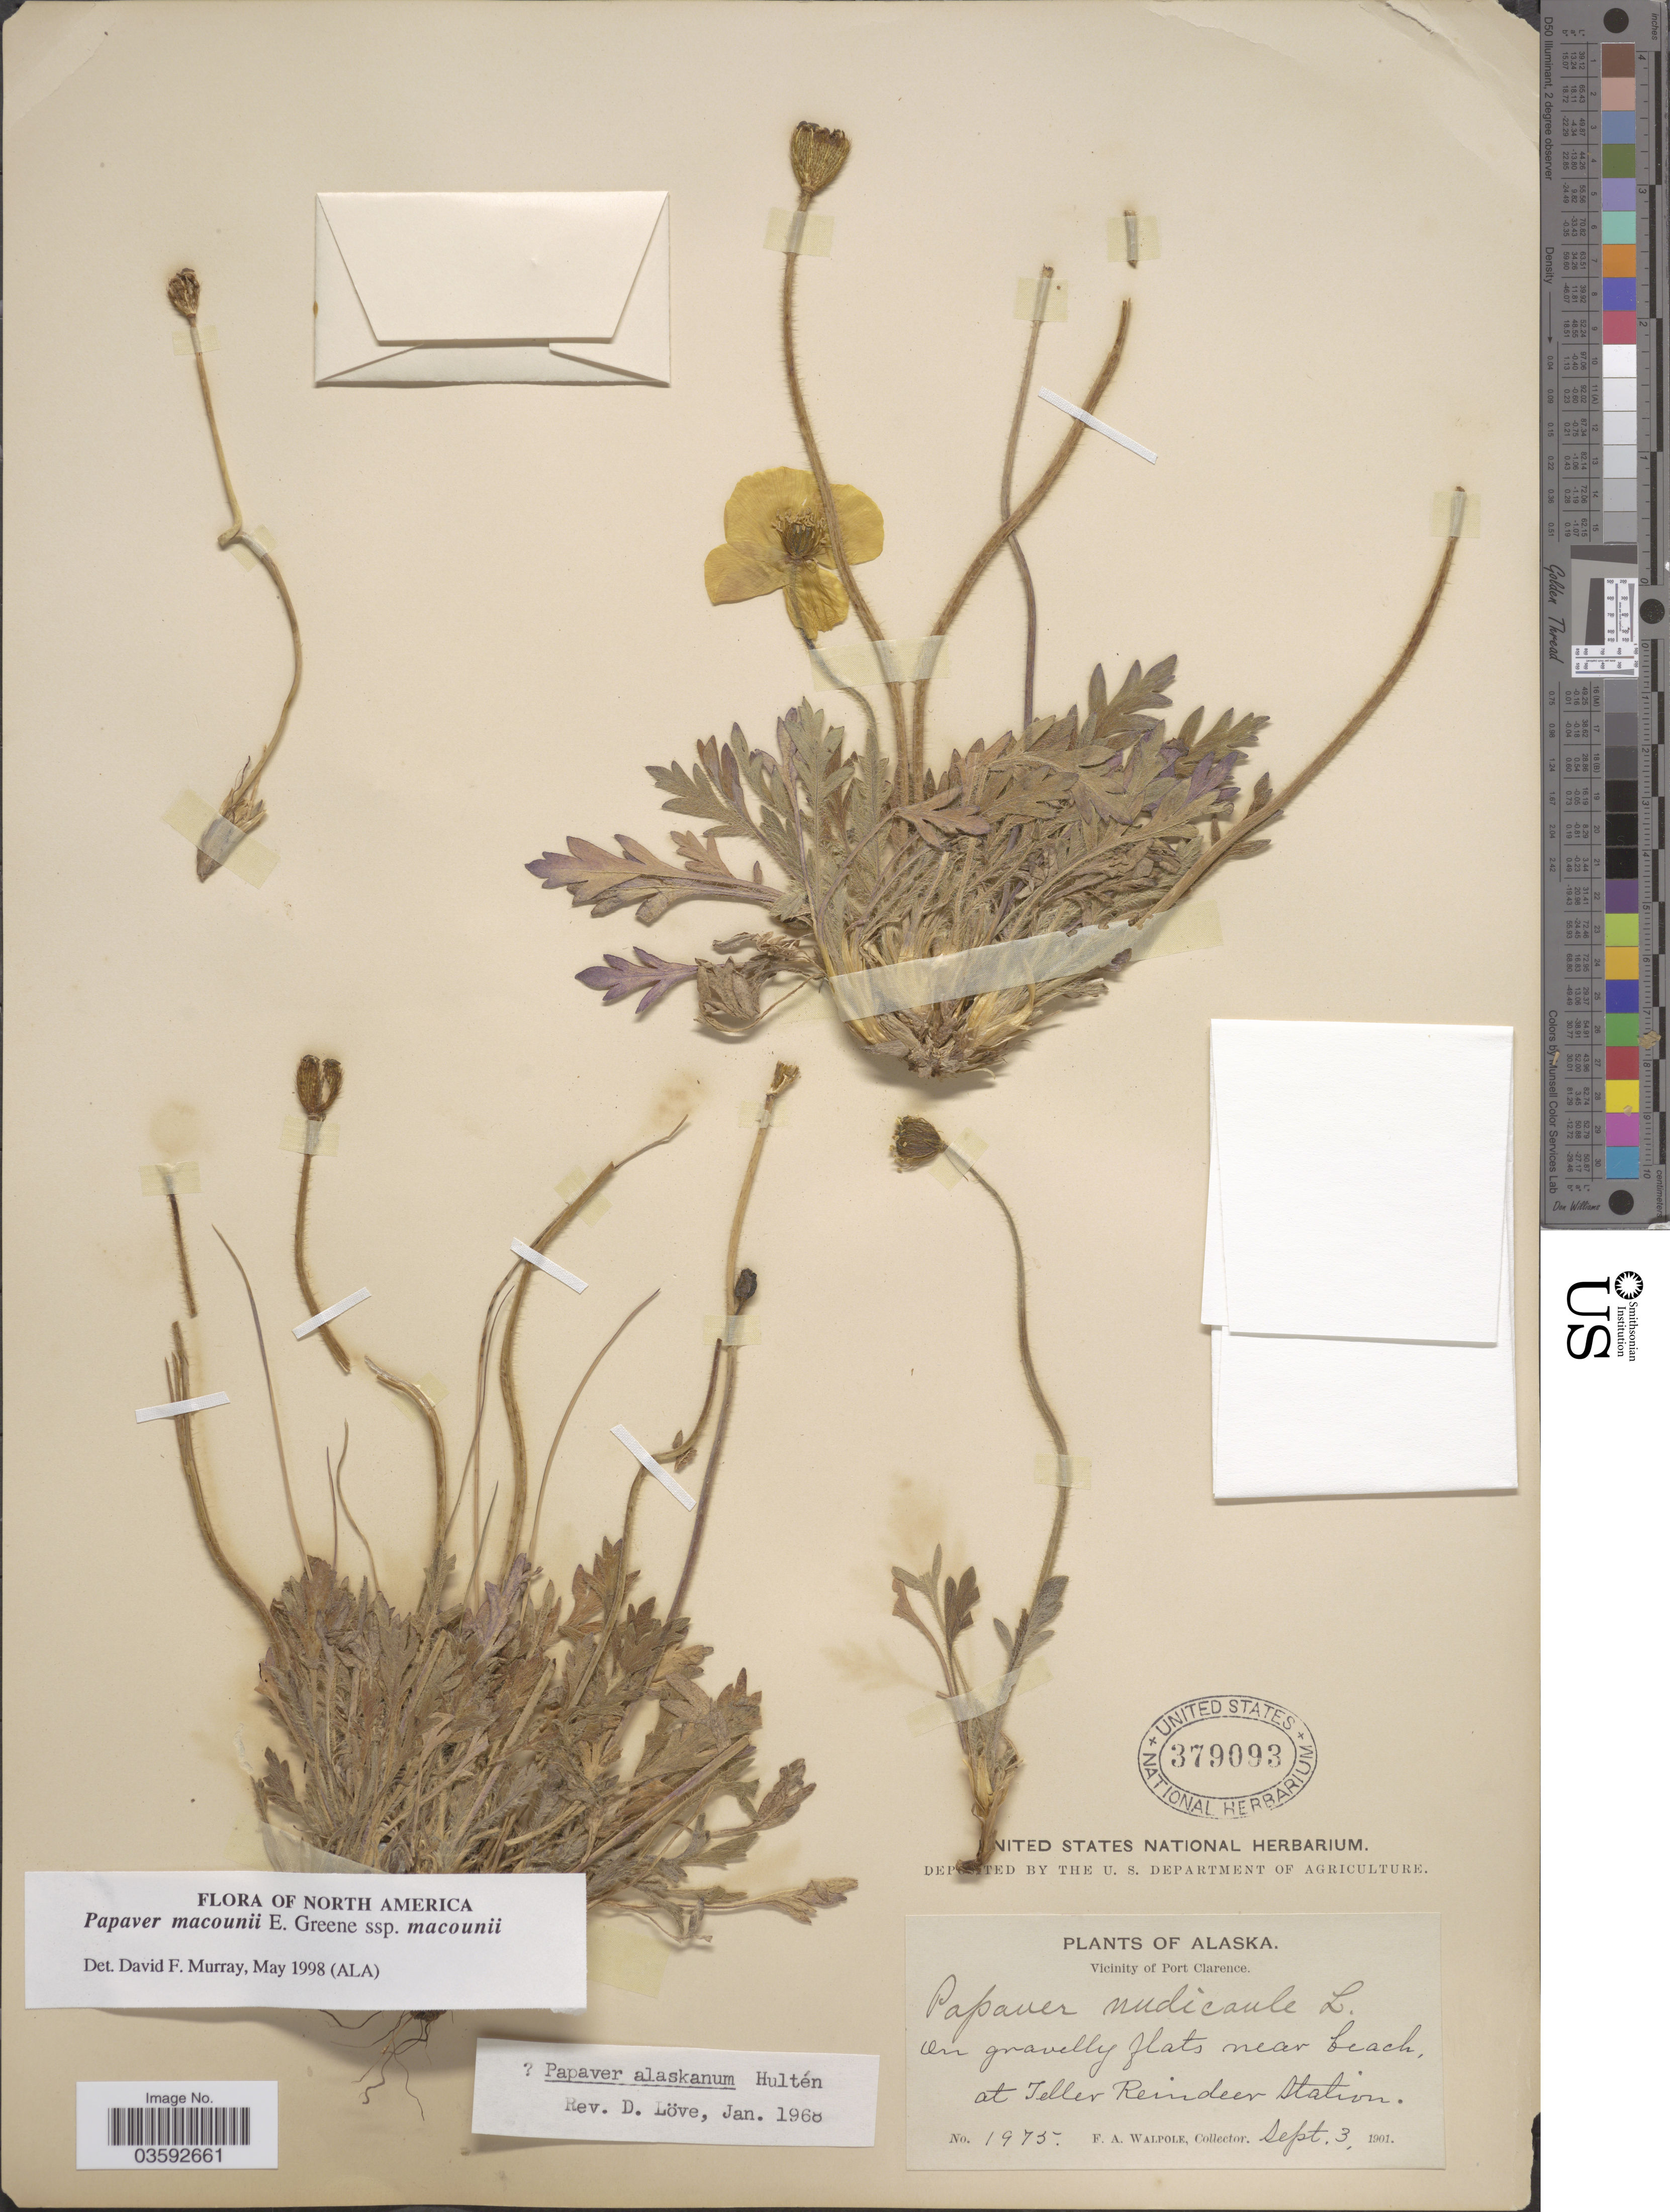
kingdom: Plantae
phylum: Tracheophyta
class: Magnoliopsida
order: Ranunculales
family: Papaveraceae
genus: Papaver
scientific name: Papaver macounii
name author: Greene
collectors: F. Walpole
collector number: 1975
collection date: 1901-09-03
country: United States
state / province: Alaska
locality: Vicinity of Port Clarence. On gravelly flats near beach, at Teller Reindeer Station.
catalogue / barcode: US 379093